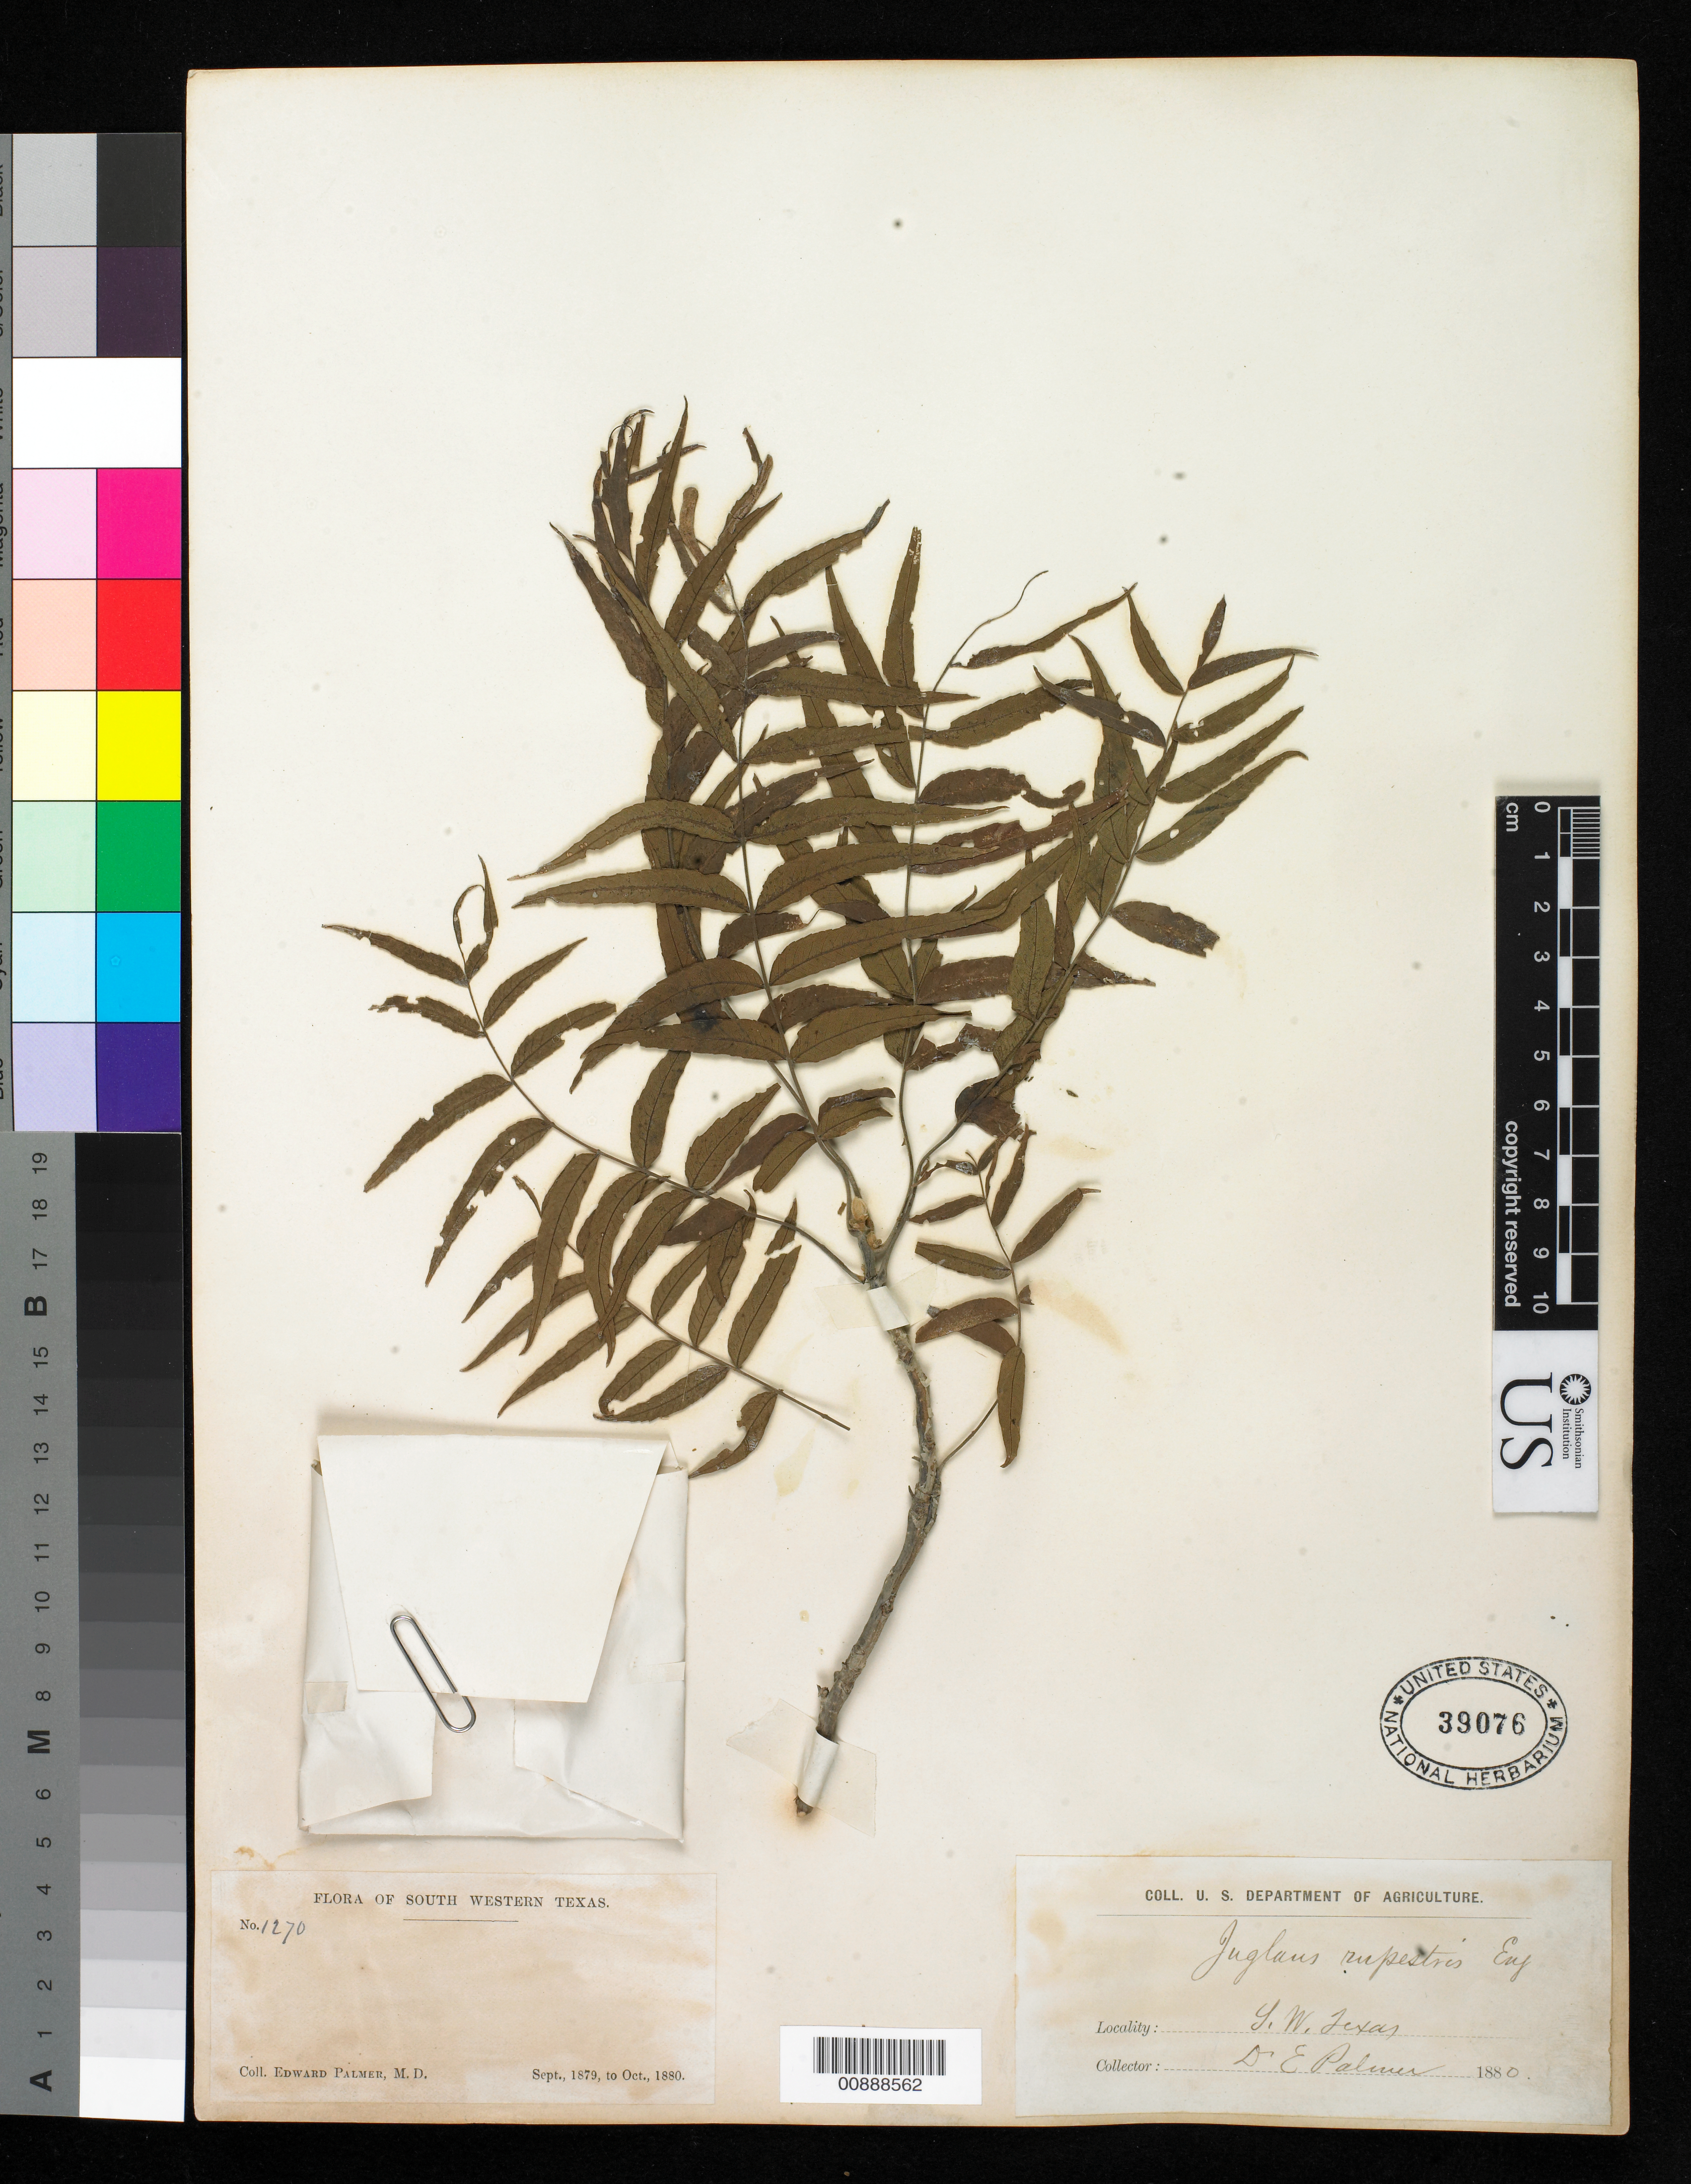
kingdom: Plantae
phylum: Tracheophyta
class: Magnoliopsida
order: Fagales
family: Juglandaceae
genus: Juglans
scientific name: Juglans rupestris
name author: Engelm. ex Torr.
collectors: E. Palmer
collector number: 1270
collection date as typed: Sep 1879 to -- Oct 1880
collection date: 1879-09/1880-10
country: United States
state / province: Texas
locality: SW Texas.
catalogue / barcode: US 39076